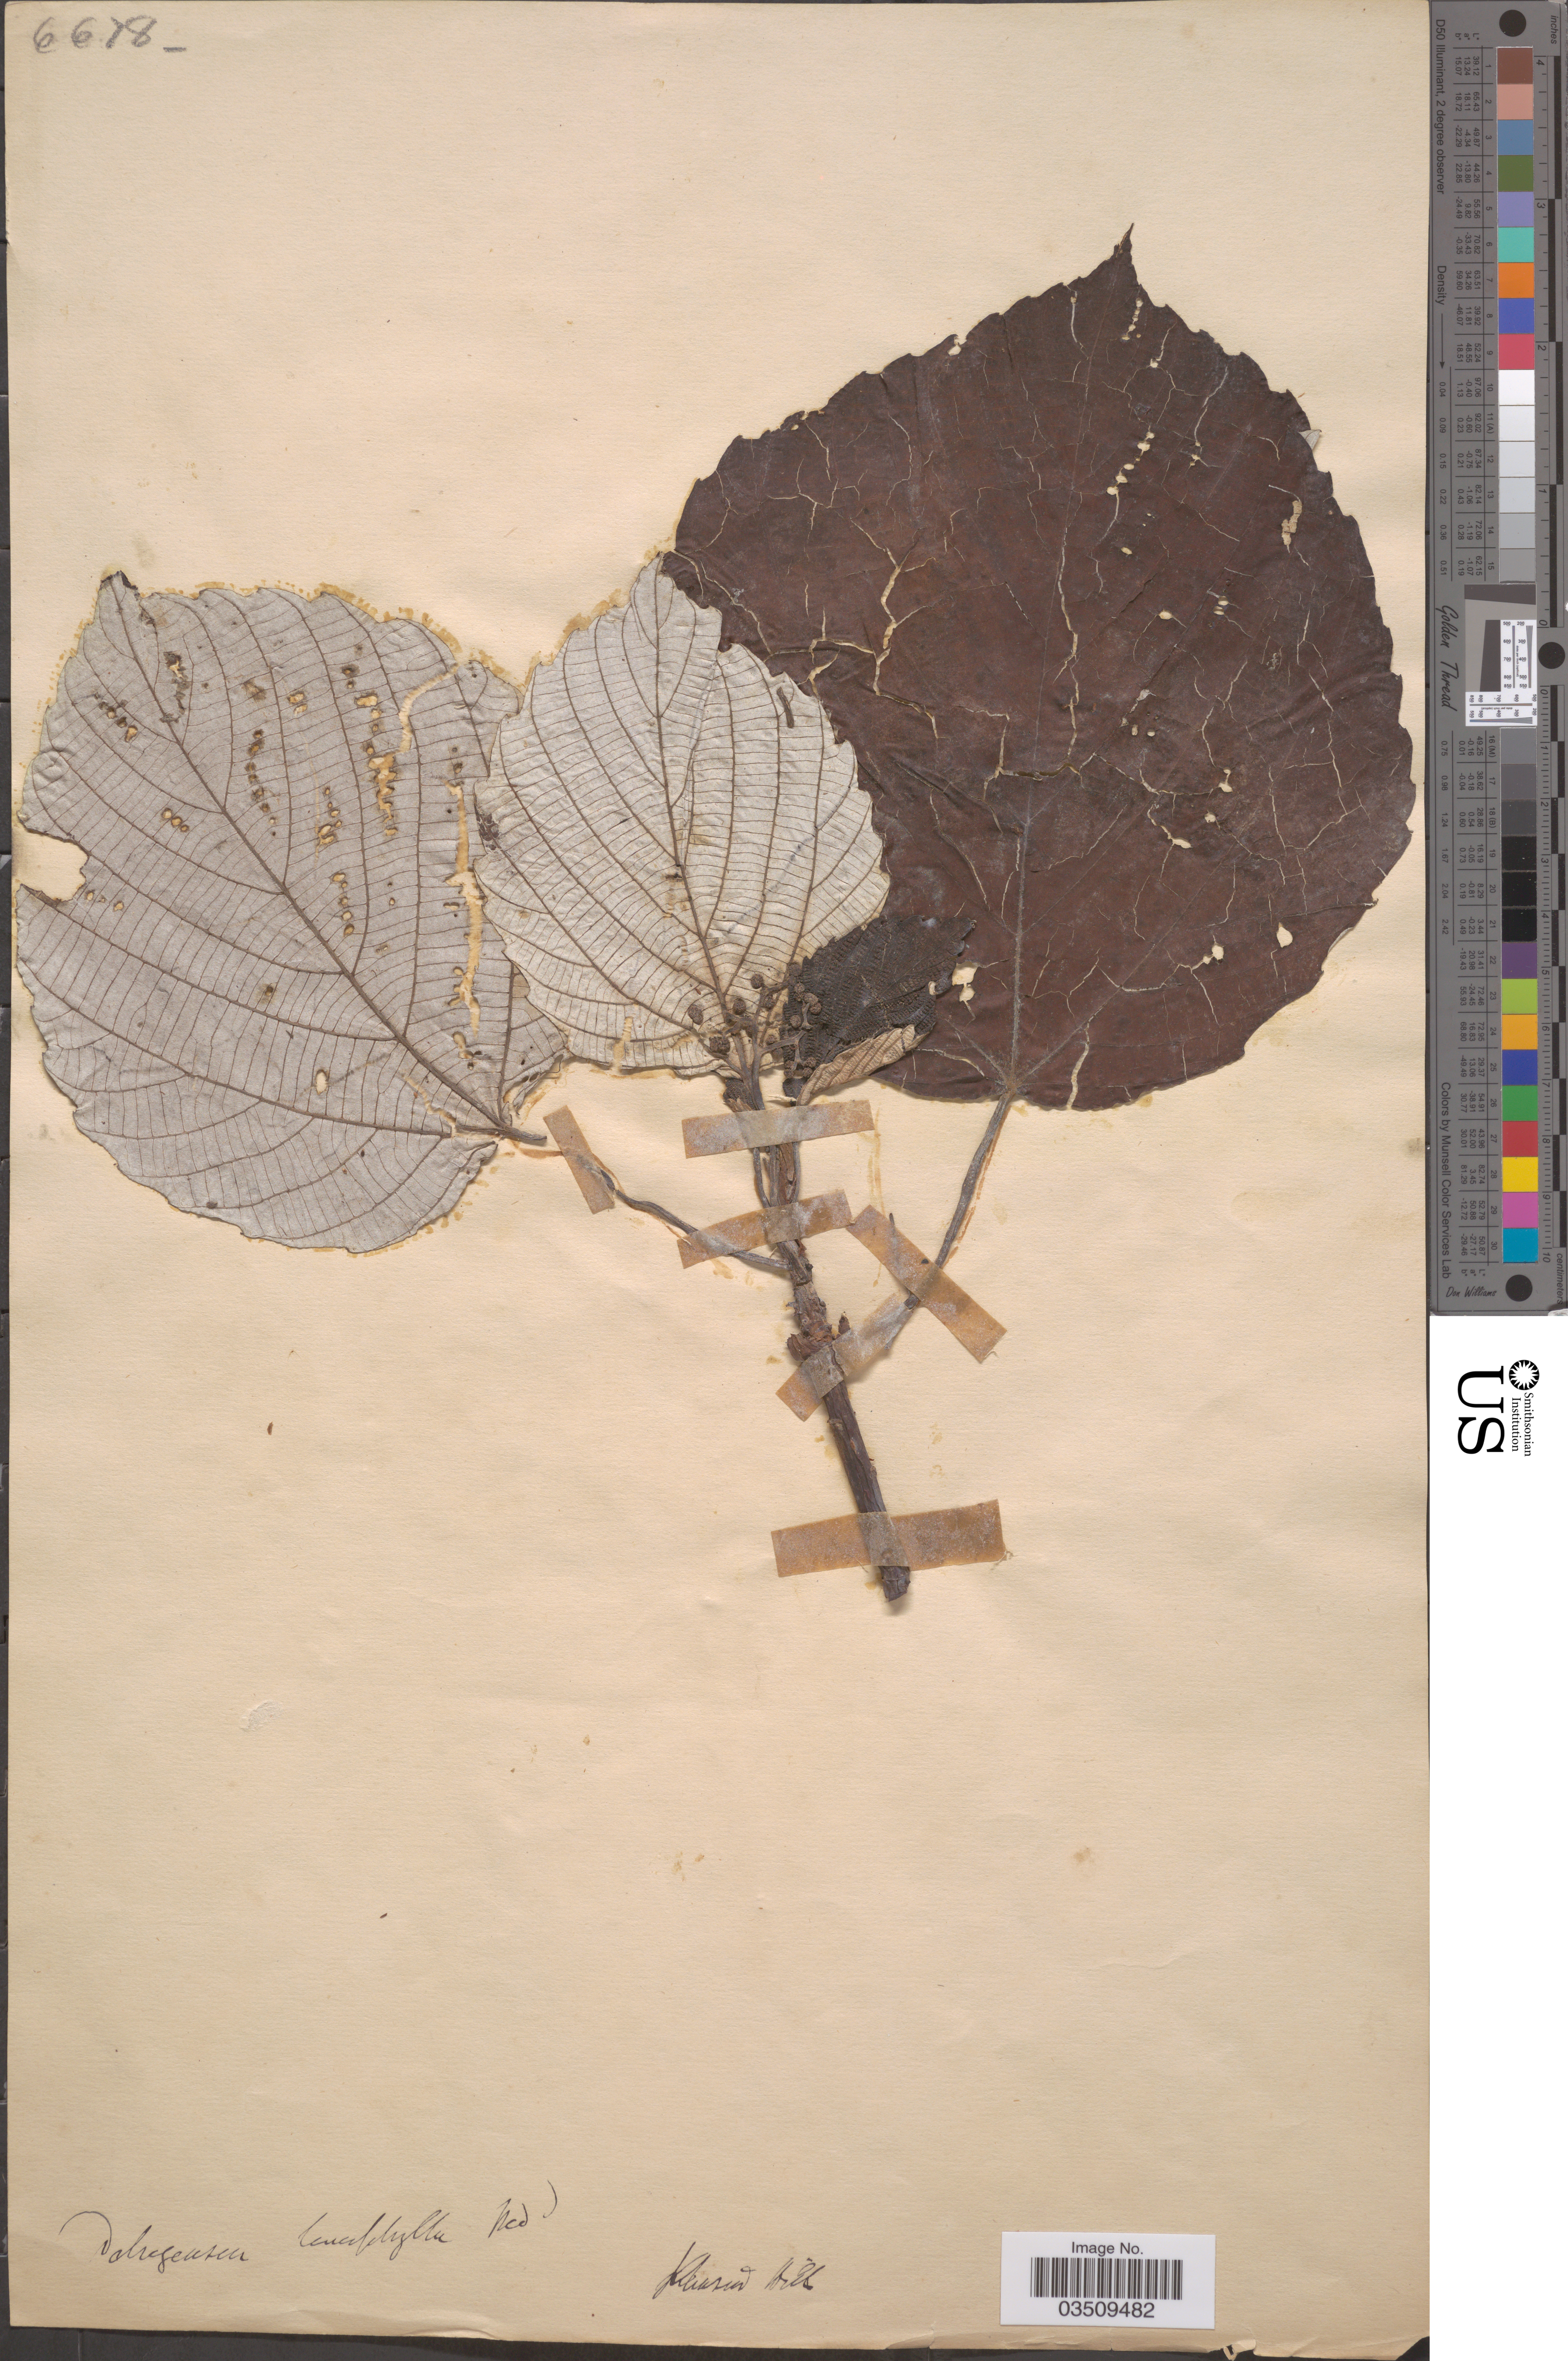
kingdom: Plantae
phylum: Tracheophyta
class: Magnoliopsida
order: Rosales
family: Urticaceae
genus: Debregeasia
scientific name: Debregeasia leucophylla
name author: Wedd.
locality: Khasad Del. [interpreted]